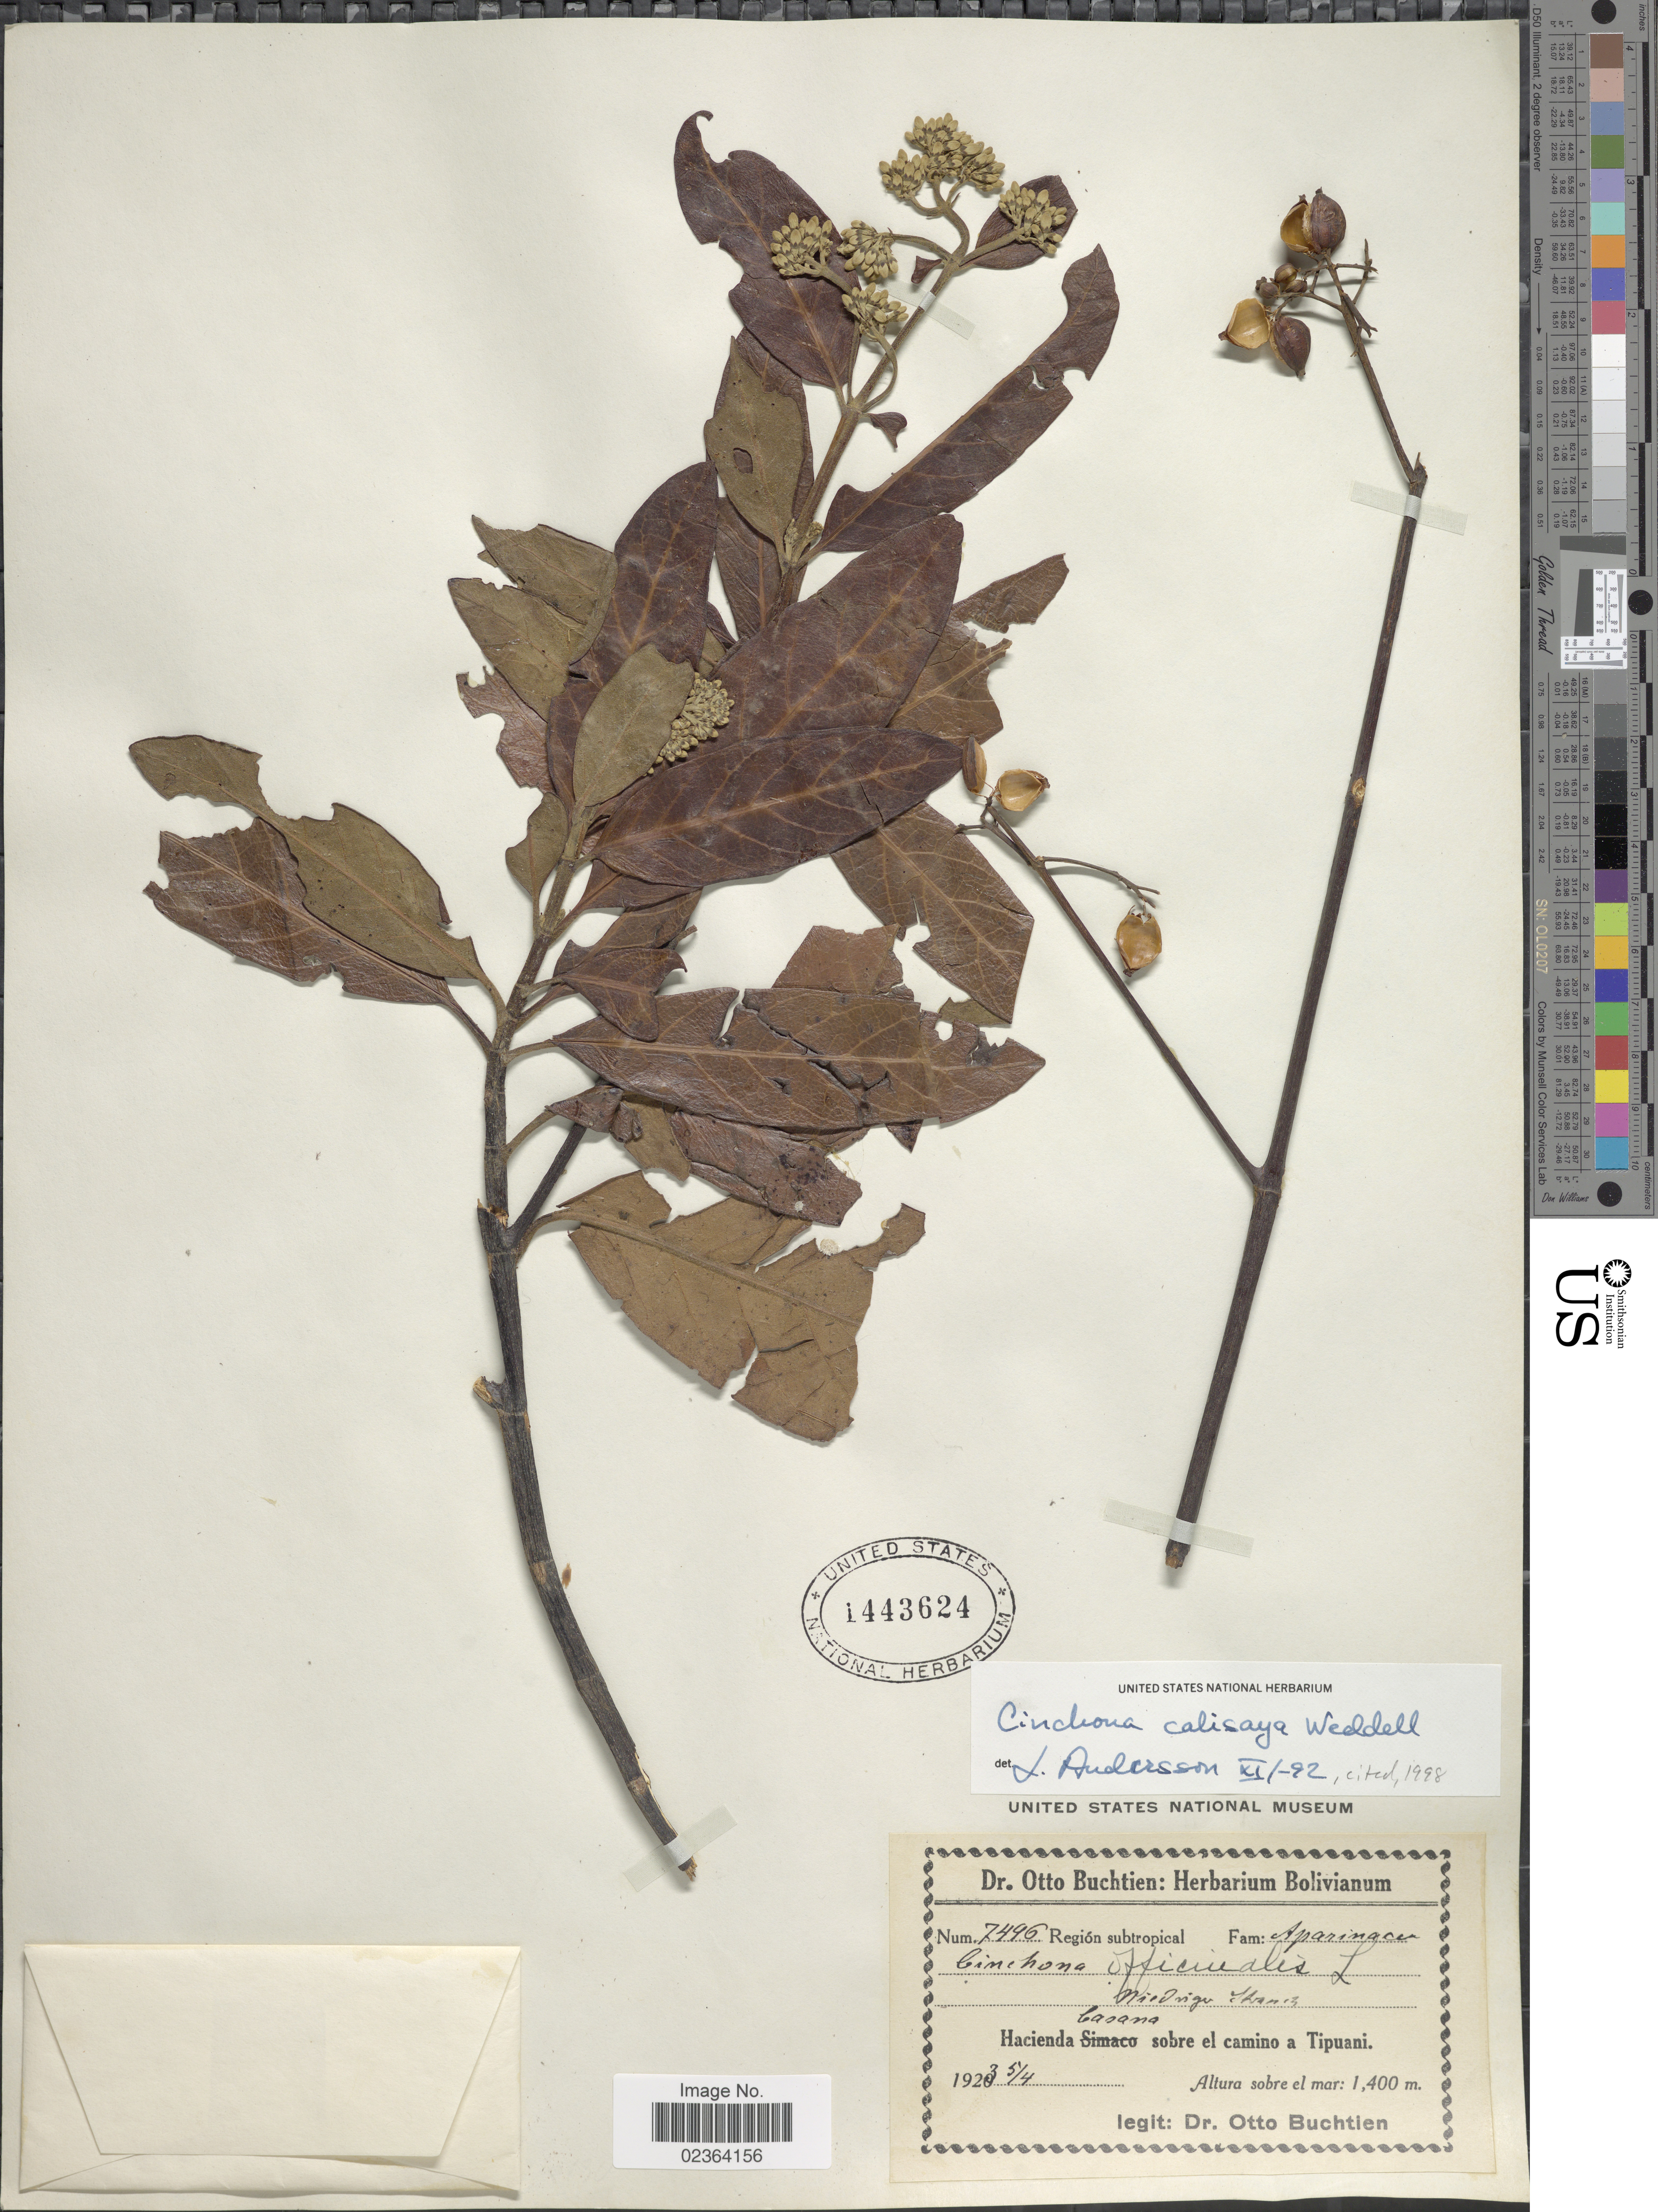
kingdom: Plantae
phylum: Tracheophyta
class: Magnoliopsida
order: Gentianales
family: Rubiaceae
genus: Cinchona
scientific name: Cinchona calisaya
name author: Wedd.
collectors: O. Buchtien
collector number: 7496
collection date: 1923-05-04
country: Bolivia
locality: Hacienda Casana sobre el camino a Tipuani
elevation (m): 1400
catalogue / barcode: US 1443624